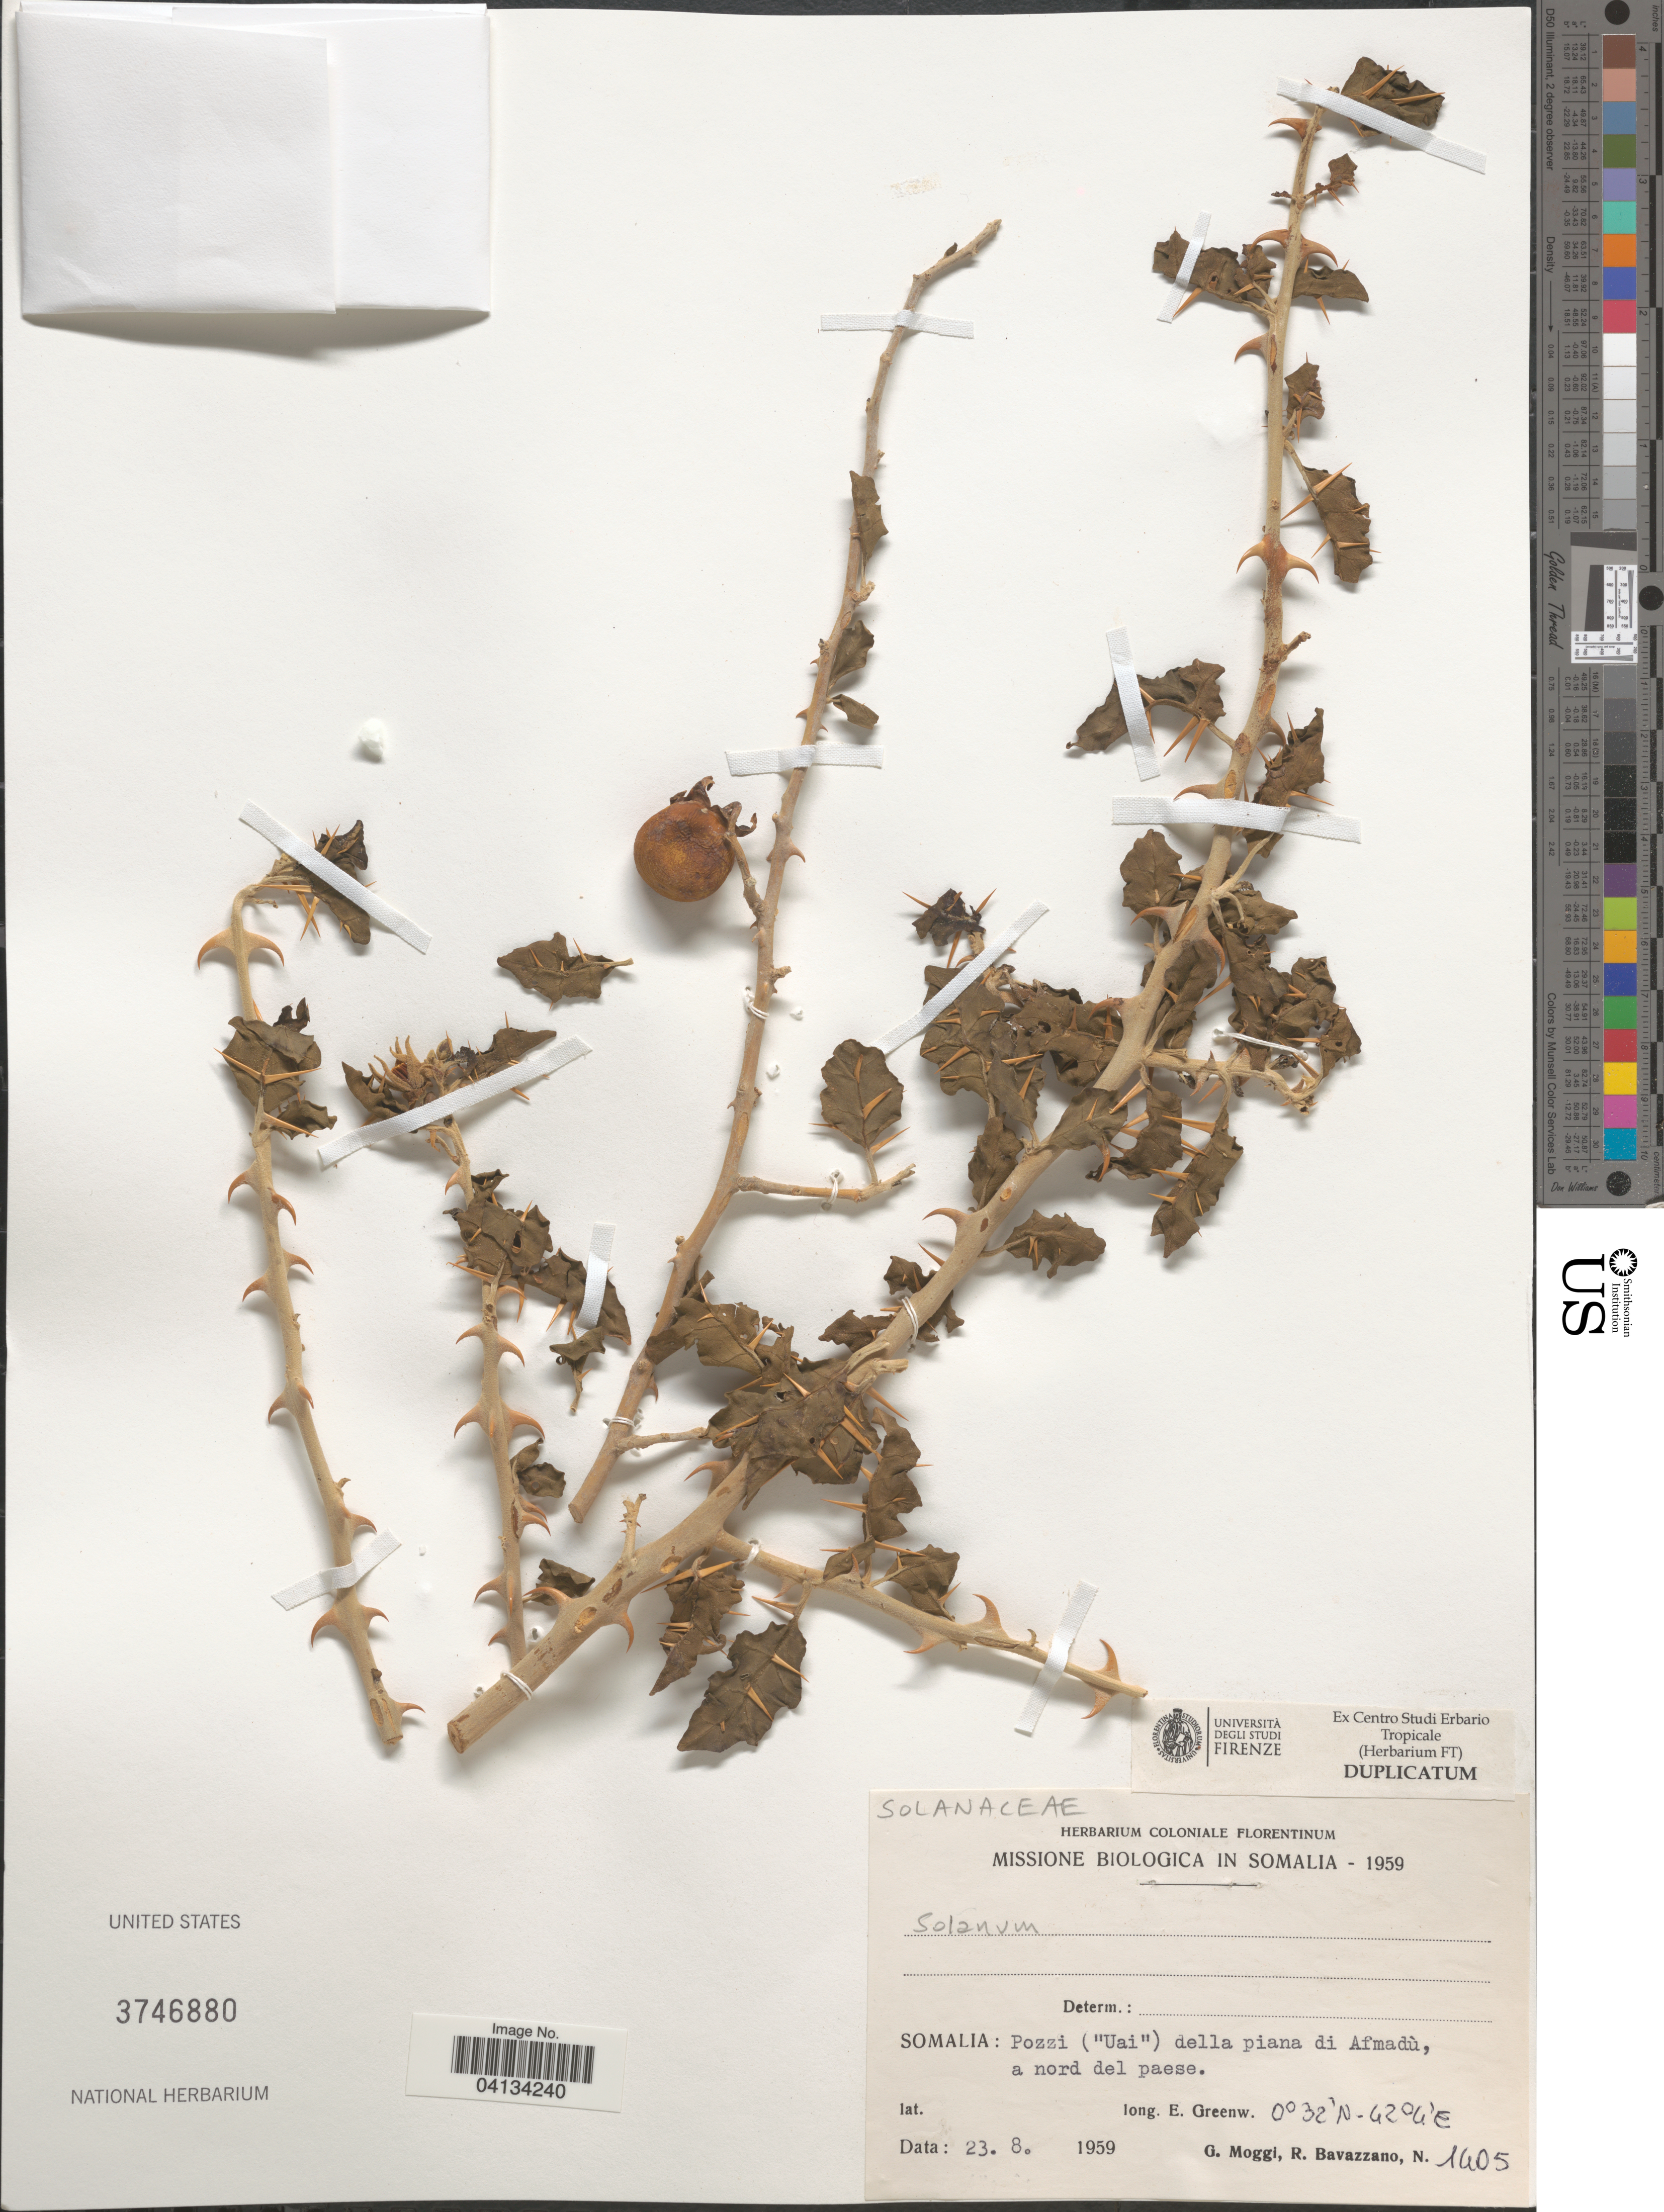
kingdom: Plantae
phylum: Tracheophyta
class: Magnoliopsida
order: Solanales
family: Solanaceae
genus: Solanum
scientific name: Solanum (Leptostemonum) sp.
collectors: G. Moggi & R. Bavazzano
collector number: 1405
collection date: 1959-08-23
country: Somalia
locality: Missione Biologica in Somalia - 1959. Pozzi ("Uai") della piana di Afmadù, a nord del paese.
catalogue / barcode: US 3746880